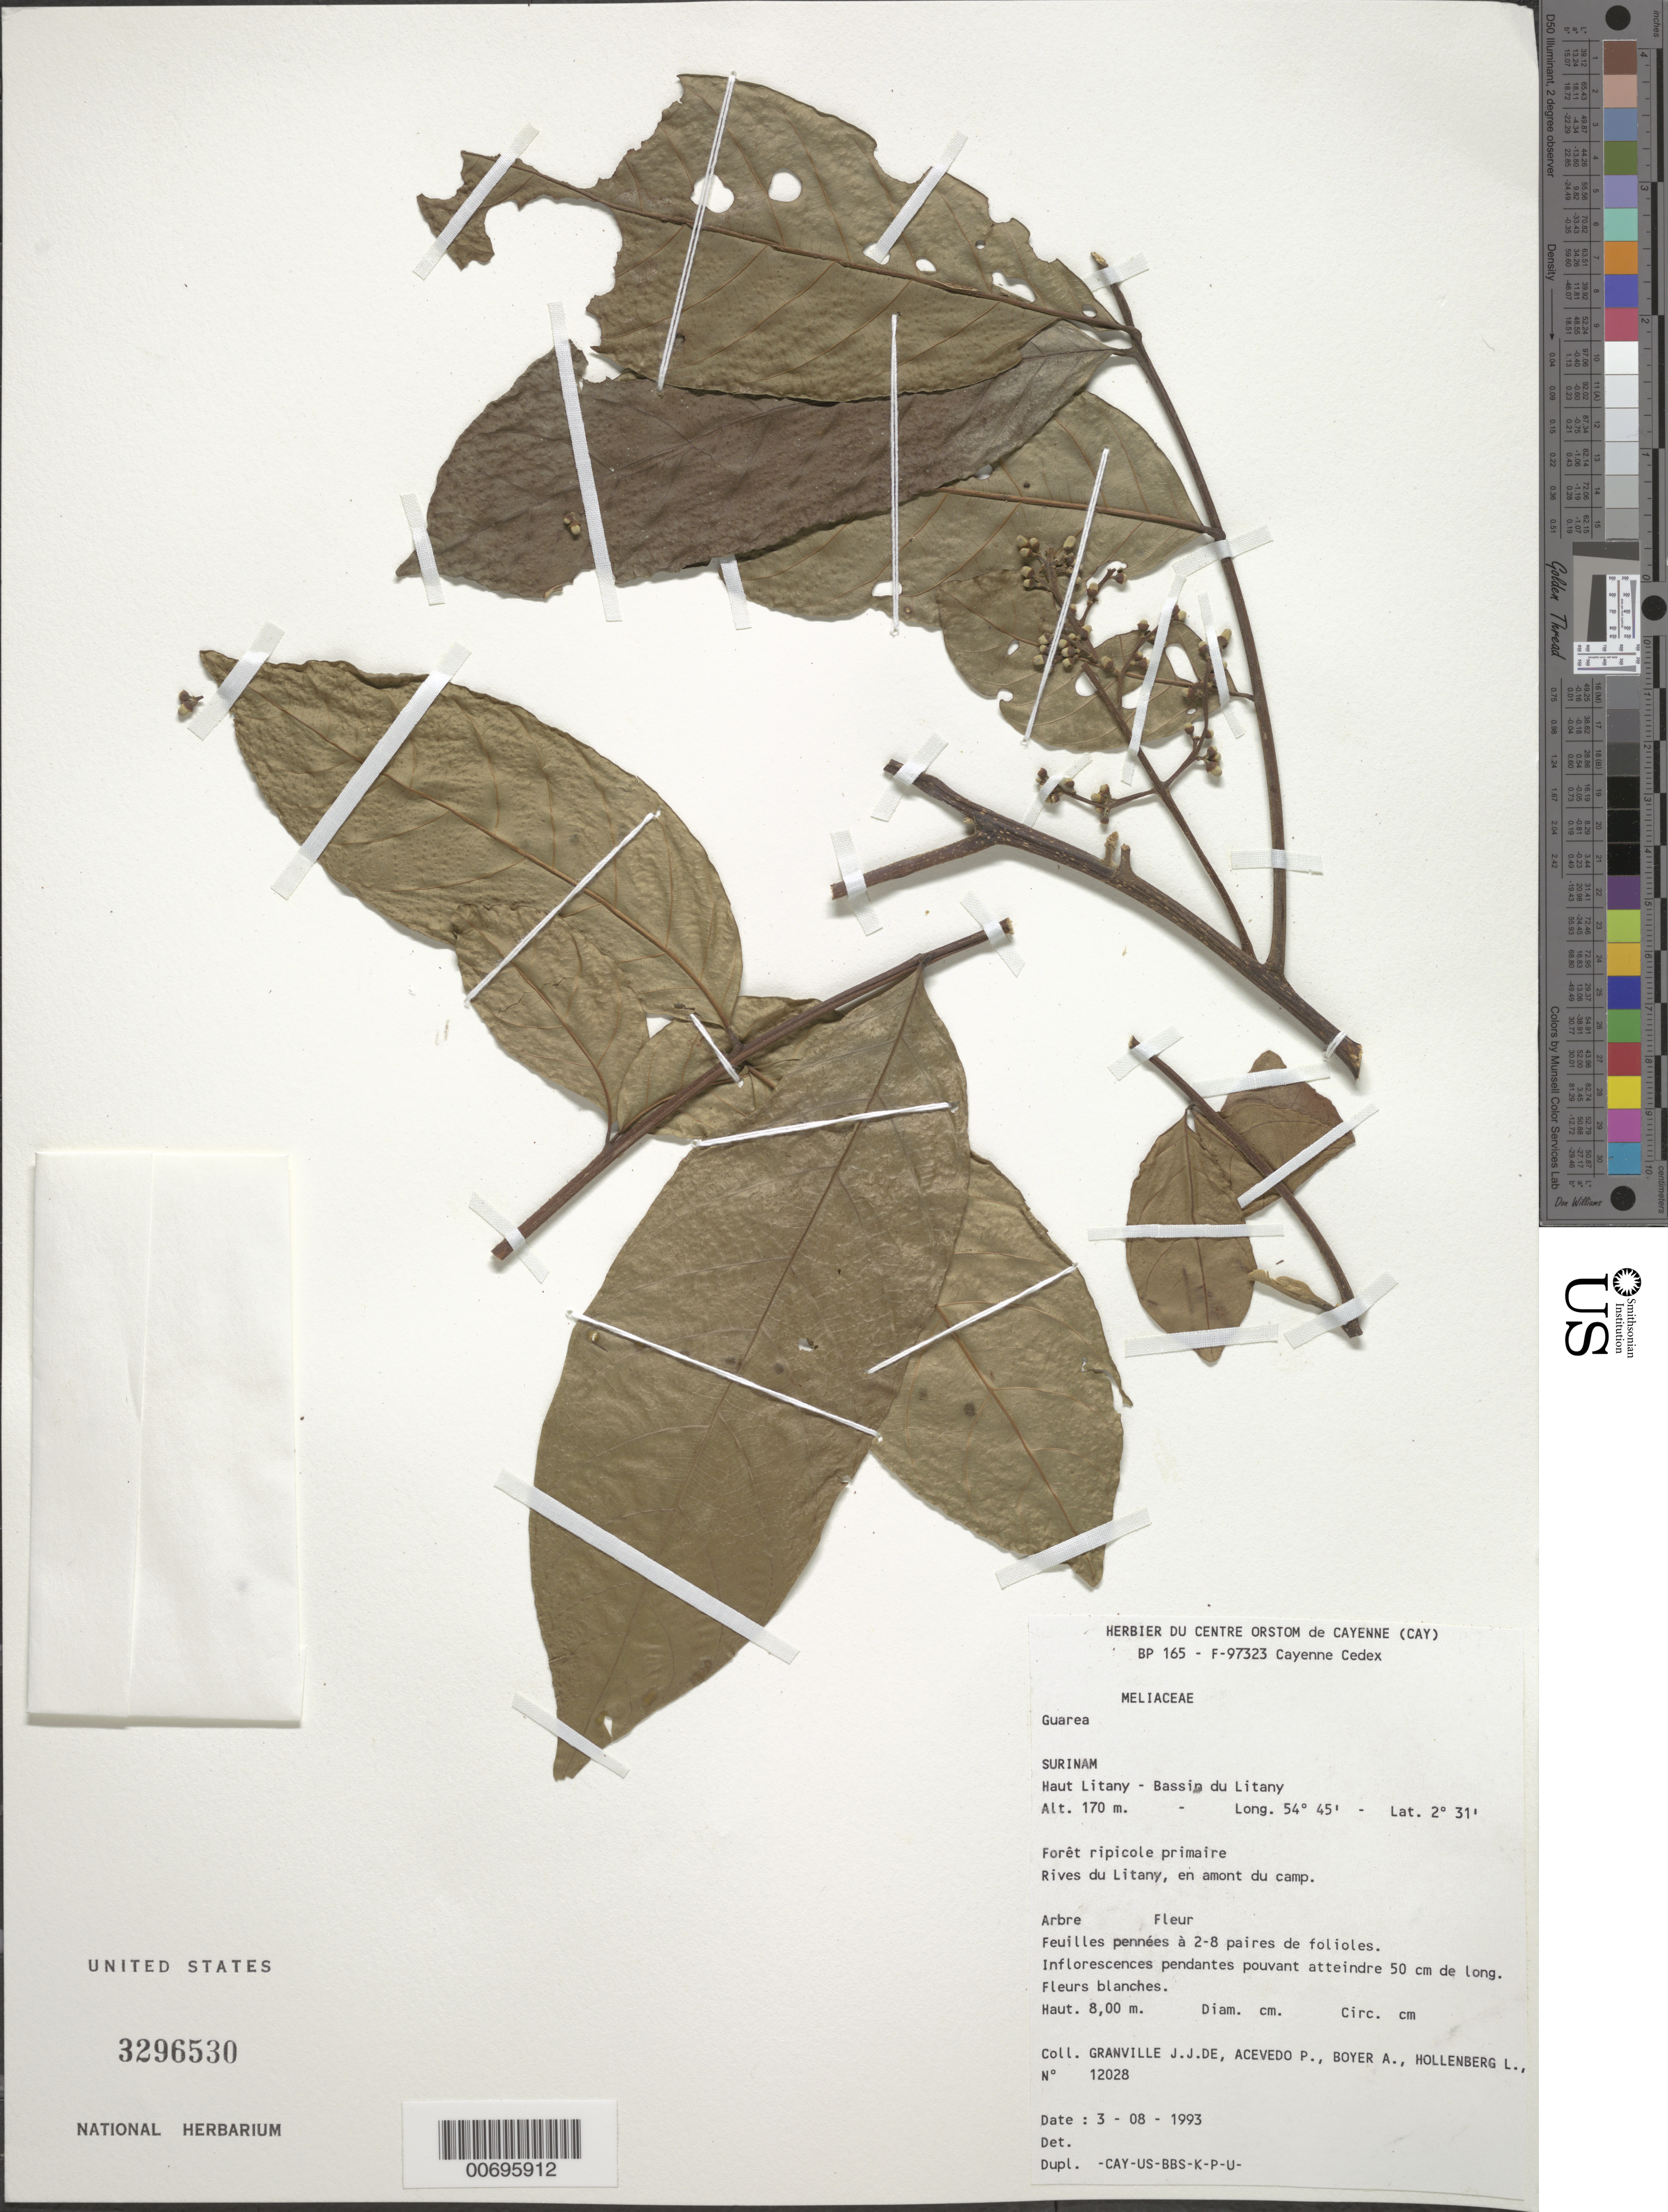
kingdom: Plantae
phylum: Tracheophyta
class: Magnoliopsida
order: Sapindales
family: Meliaceae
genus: Guarea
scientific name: Guarea sp.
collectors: J.-J. de Granville, P. Acevedo-Rodr., A. Boyer & L. Hollenberg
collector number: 12028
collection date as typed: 3-Aug-93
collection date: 1993-08-03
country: Suriname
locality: Haut Litany, Bassin du Litany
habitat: Primary riparian forest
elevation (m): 170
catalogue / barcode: US 3296530